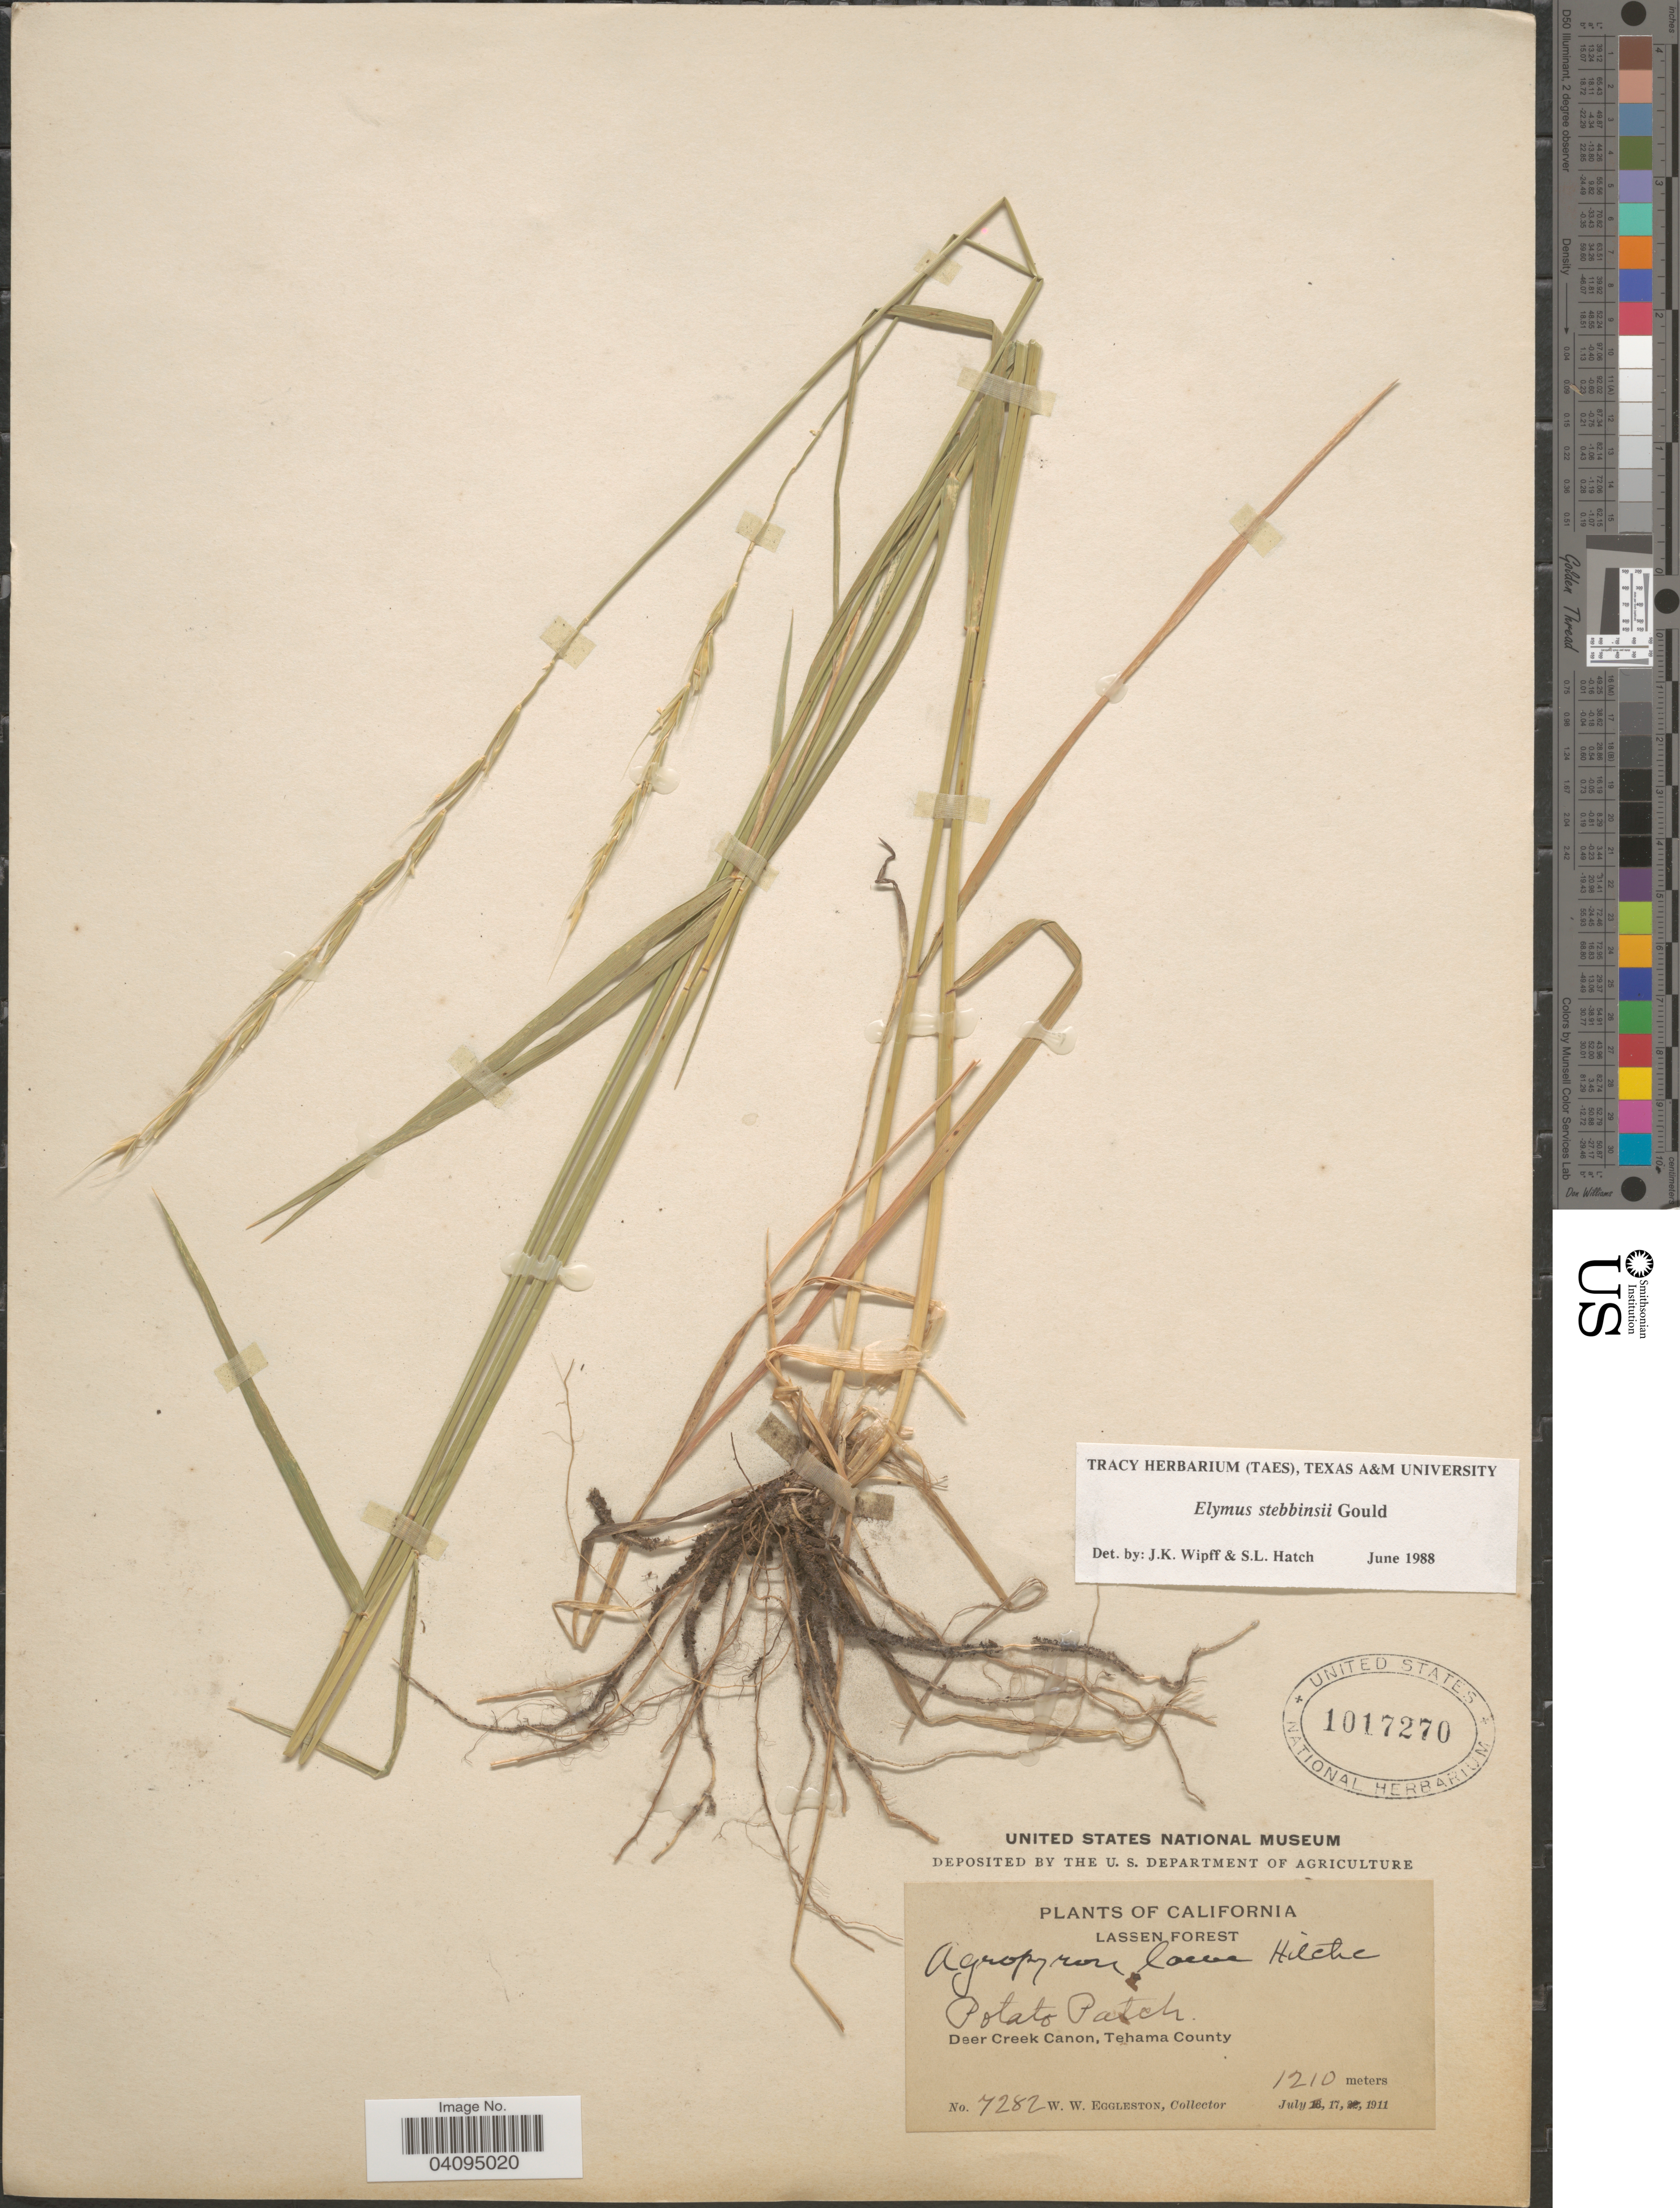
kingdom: Plantae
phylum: Tracheophyta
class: Liliopsida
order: Poales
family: Poaceae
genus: Elymus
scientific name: Elymus stebbinsii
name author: Gould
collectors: W. W. Eggleston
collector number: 7282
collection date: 1911-07-17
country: United States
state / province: California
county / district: Tehama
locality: Lassen Forest. Potato Patch. Deer Creek Canon, Tehama County.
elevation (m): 1210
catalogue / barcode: US 1017270